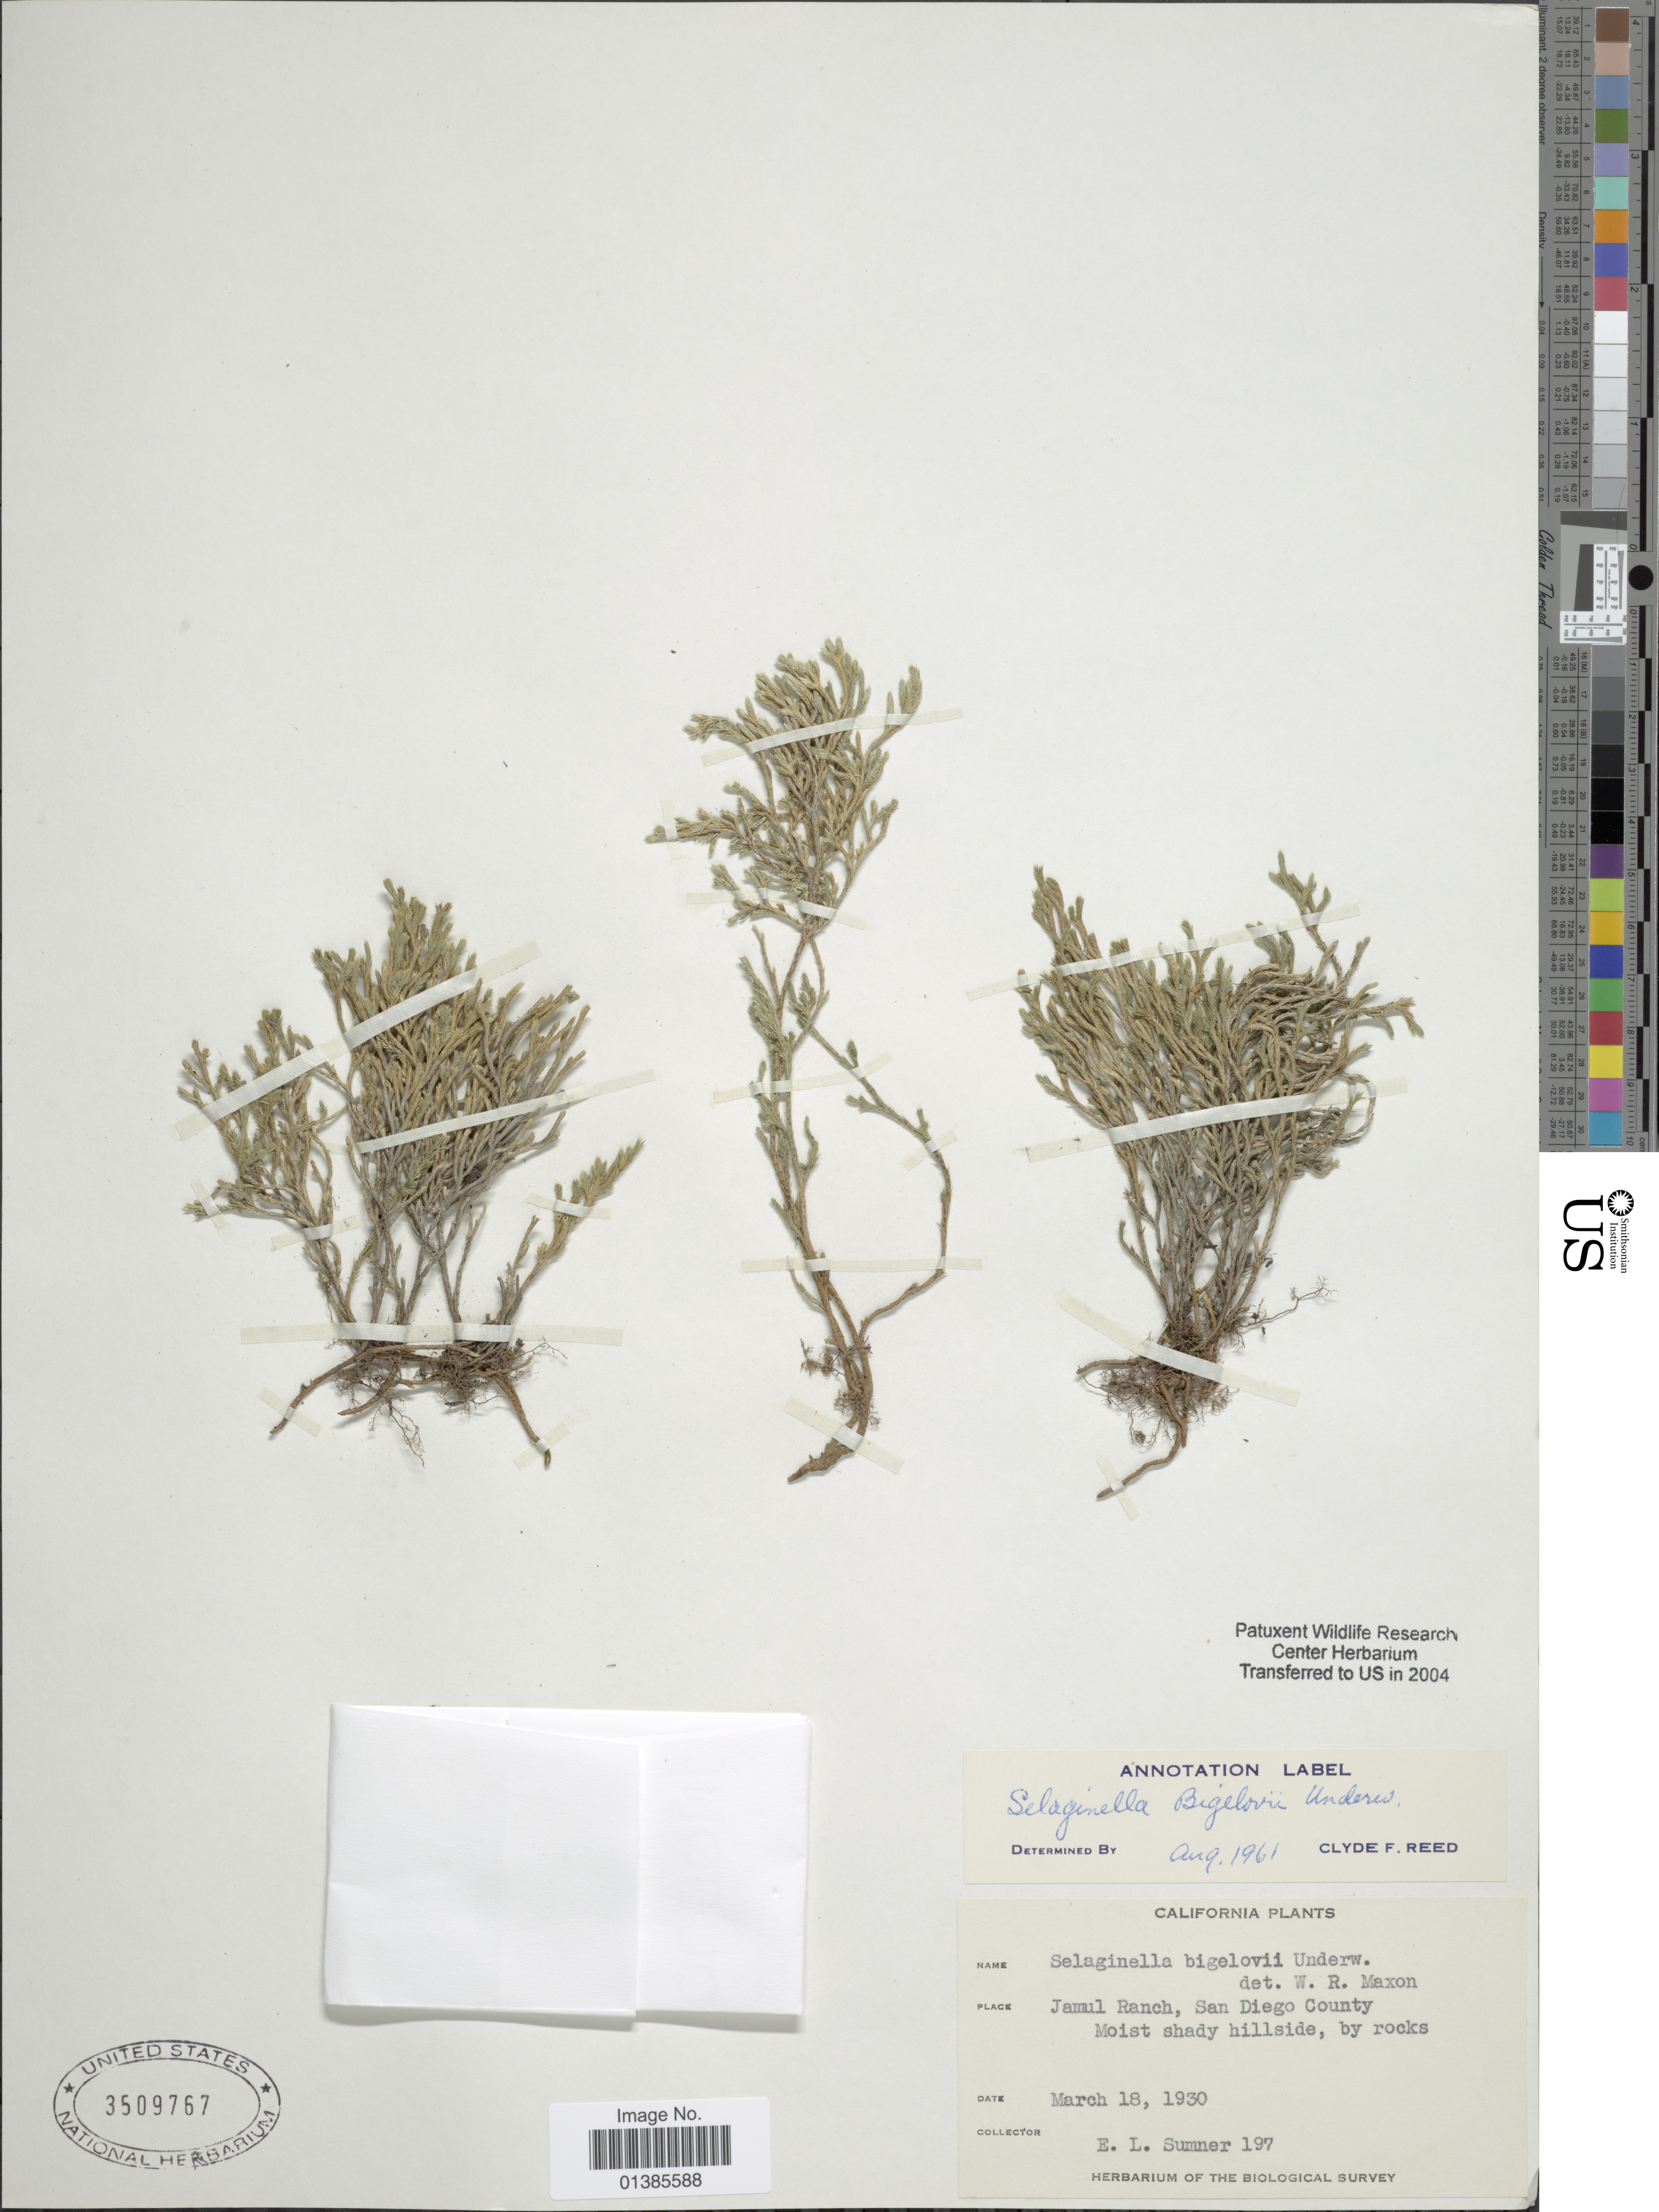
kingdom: Plantae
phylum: Tracheophyta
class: Lycopodiopsida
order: Selaginellales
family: Selaginellaceae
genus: Selaginella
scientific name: Selaginella bigelovii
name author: Underw.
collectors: E. Sumner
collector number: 197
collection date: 1930-03-18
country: United States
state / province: California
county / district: San Diego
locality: Jamul Ranch, San Diego County.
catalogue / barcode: US 3509767